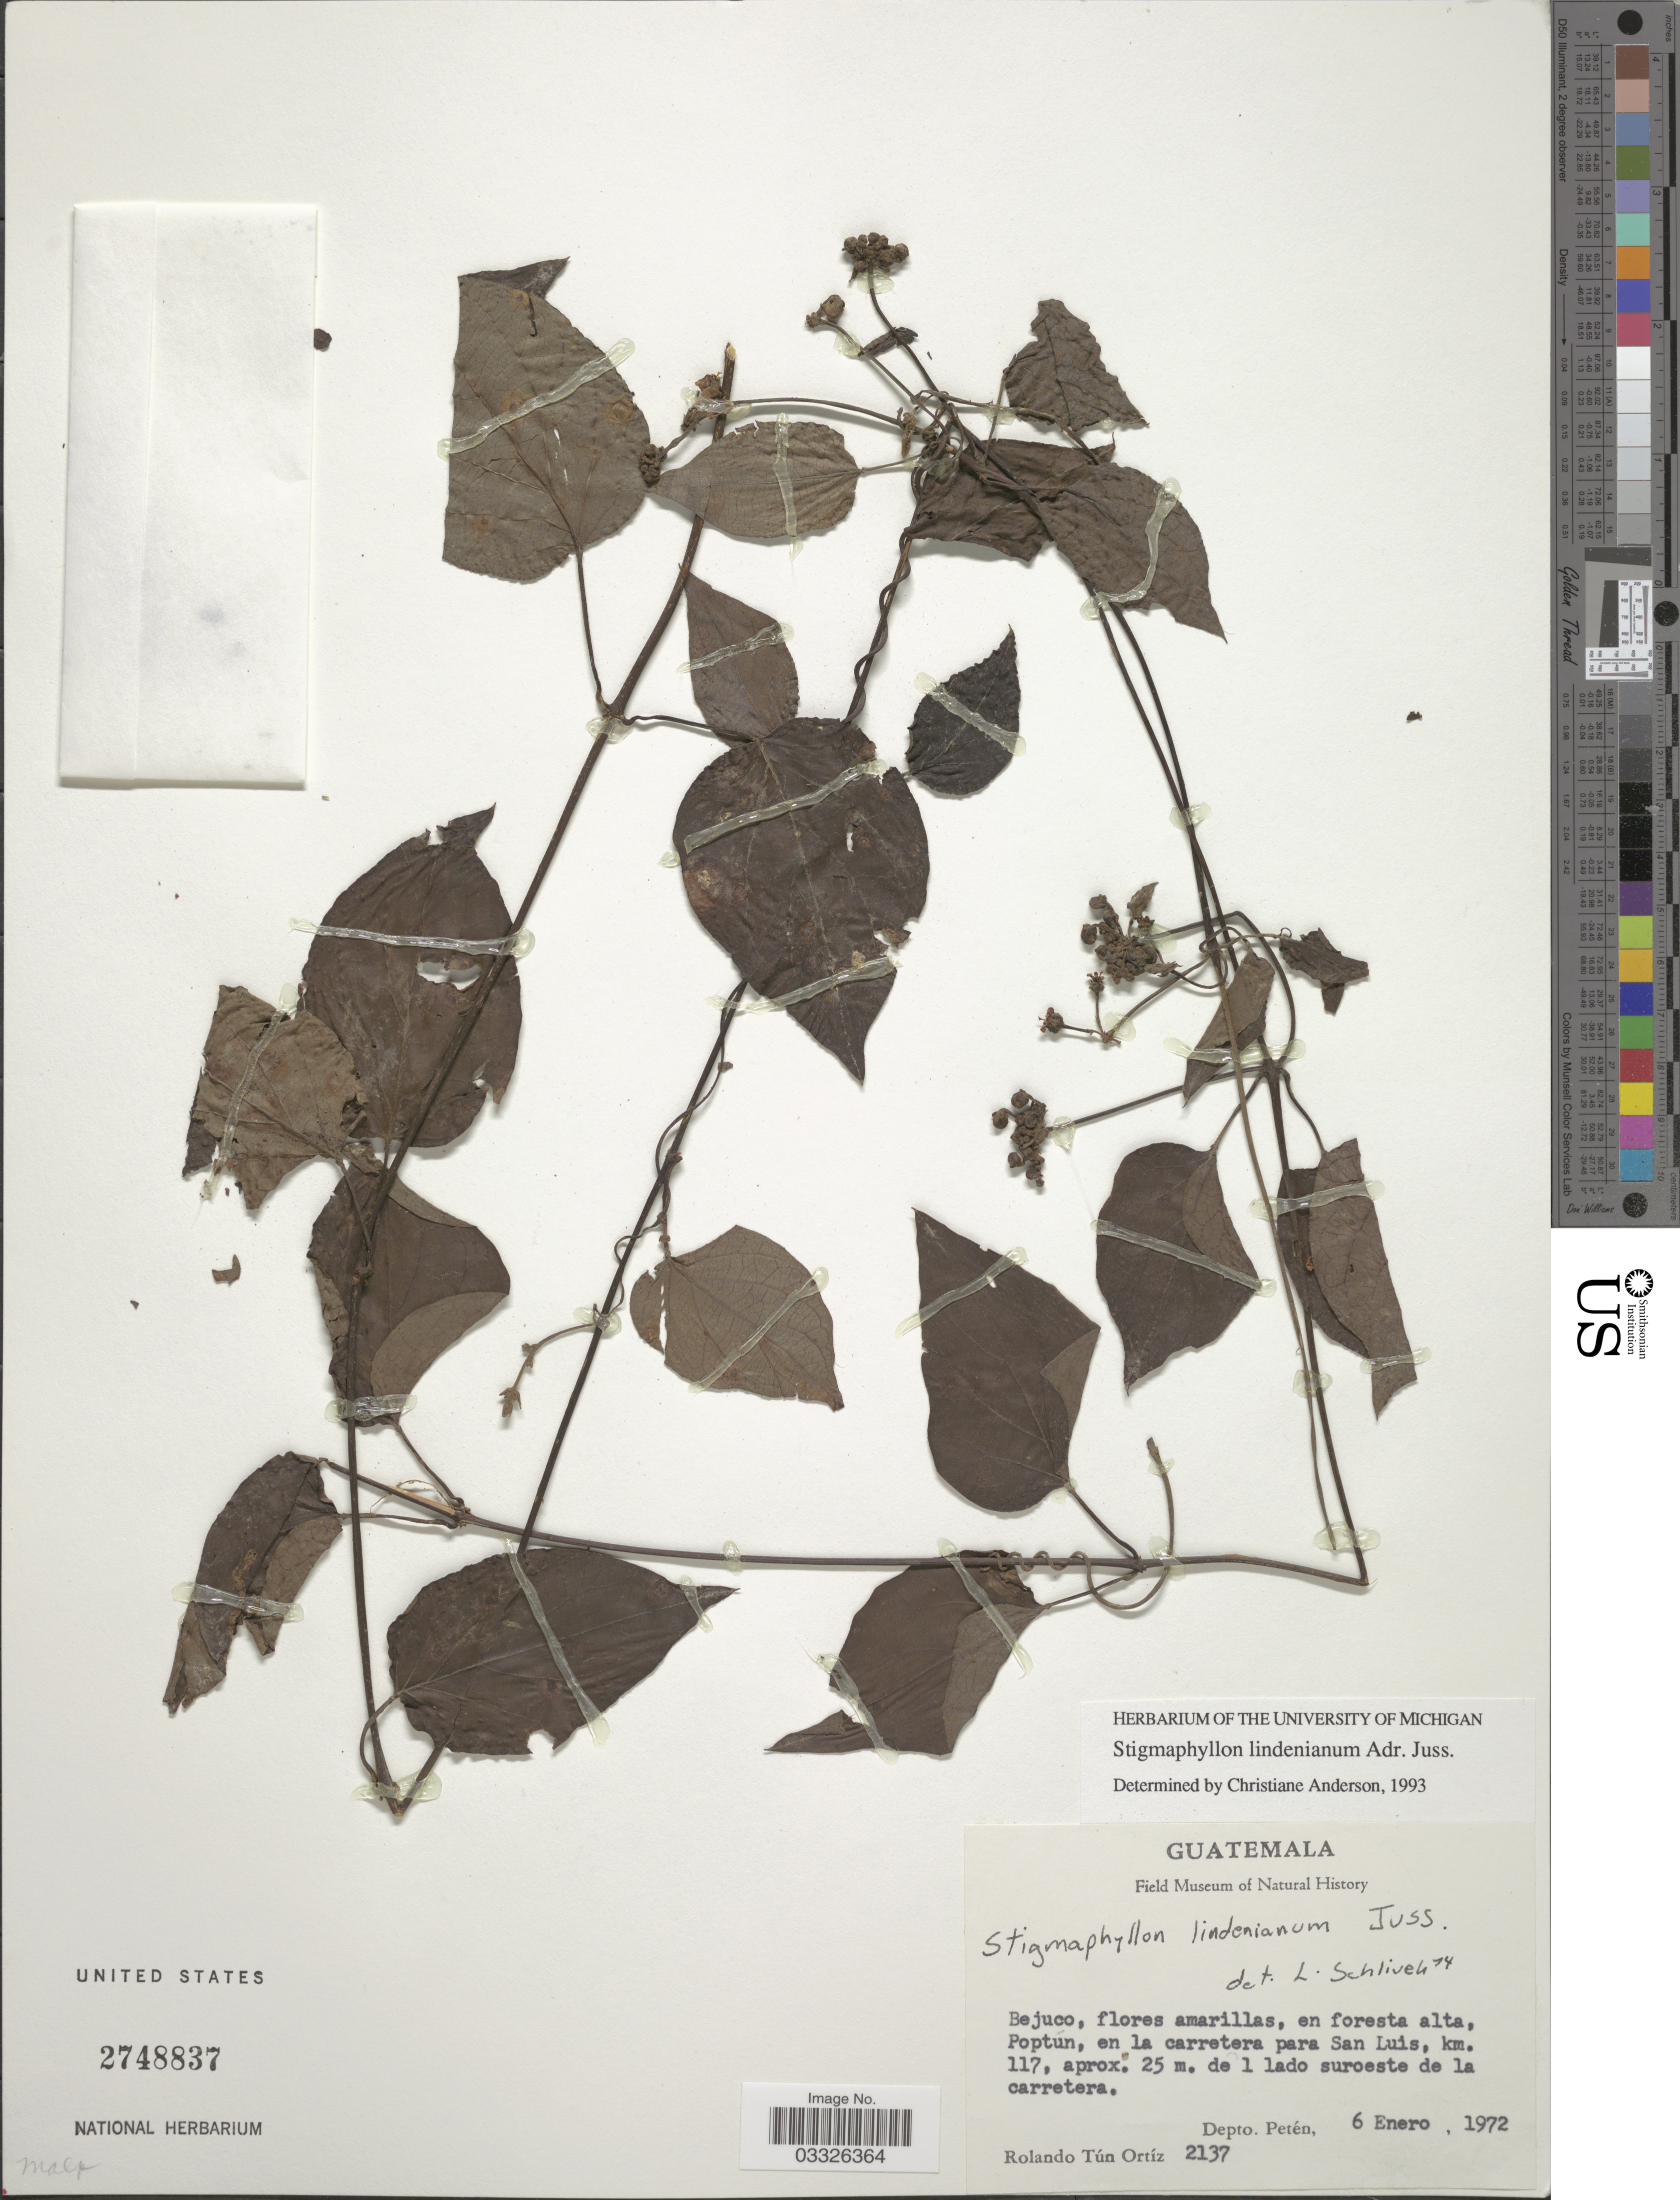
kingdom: Plantae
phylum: Tracheophyta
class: Magnoliopsida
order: Malpighiales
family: Malpighiaceae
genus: Stigmaphyllon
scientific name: Stigmaphyllon lindenianum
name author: A. Juss.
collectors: R. Tún Ortíz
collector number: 2137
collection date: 1972-01-06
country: Guatemala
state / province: El Petén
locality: Poptun, en la carretera para San Luis, km. 117, aprox. 25 m. de l lado suroeste de la carretera. Depto. Petén.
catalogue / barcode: US 2748837